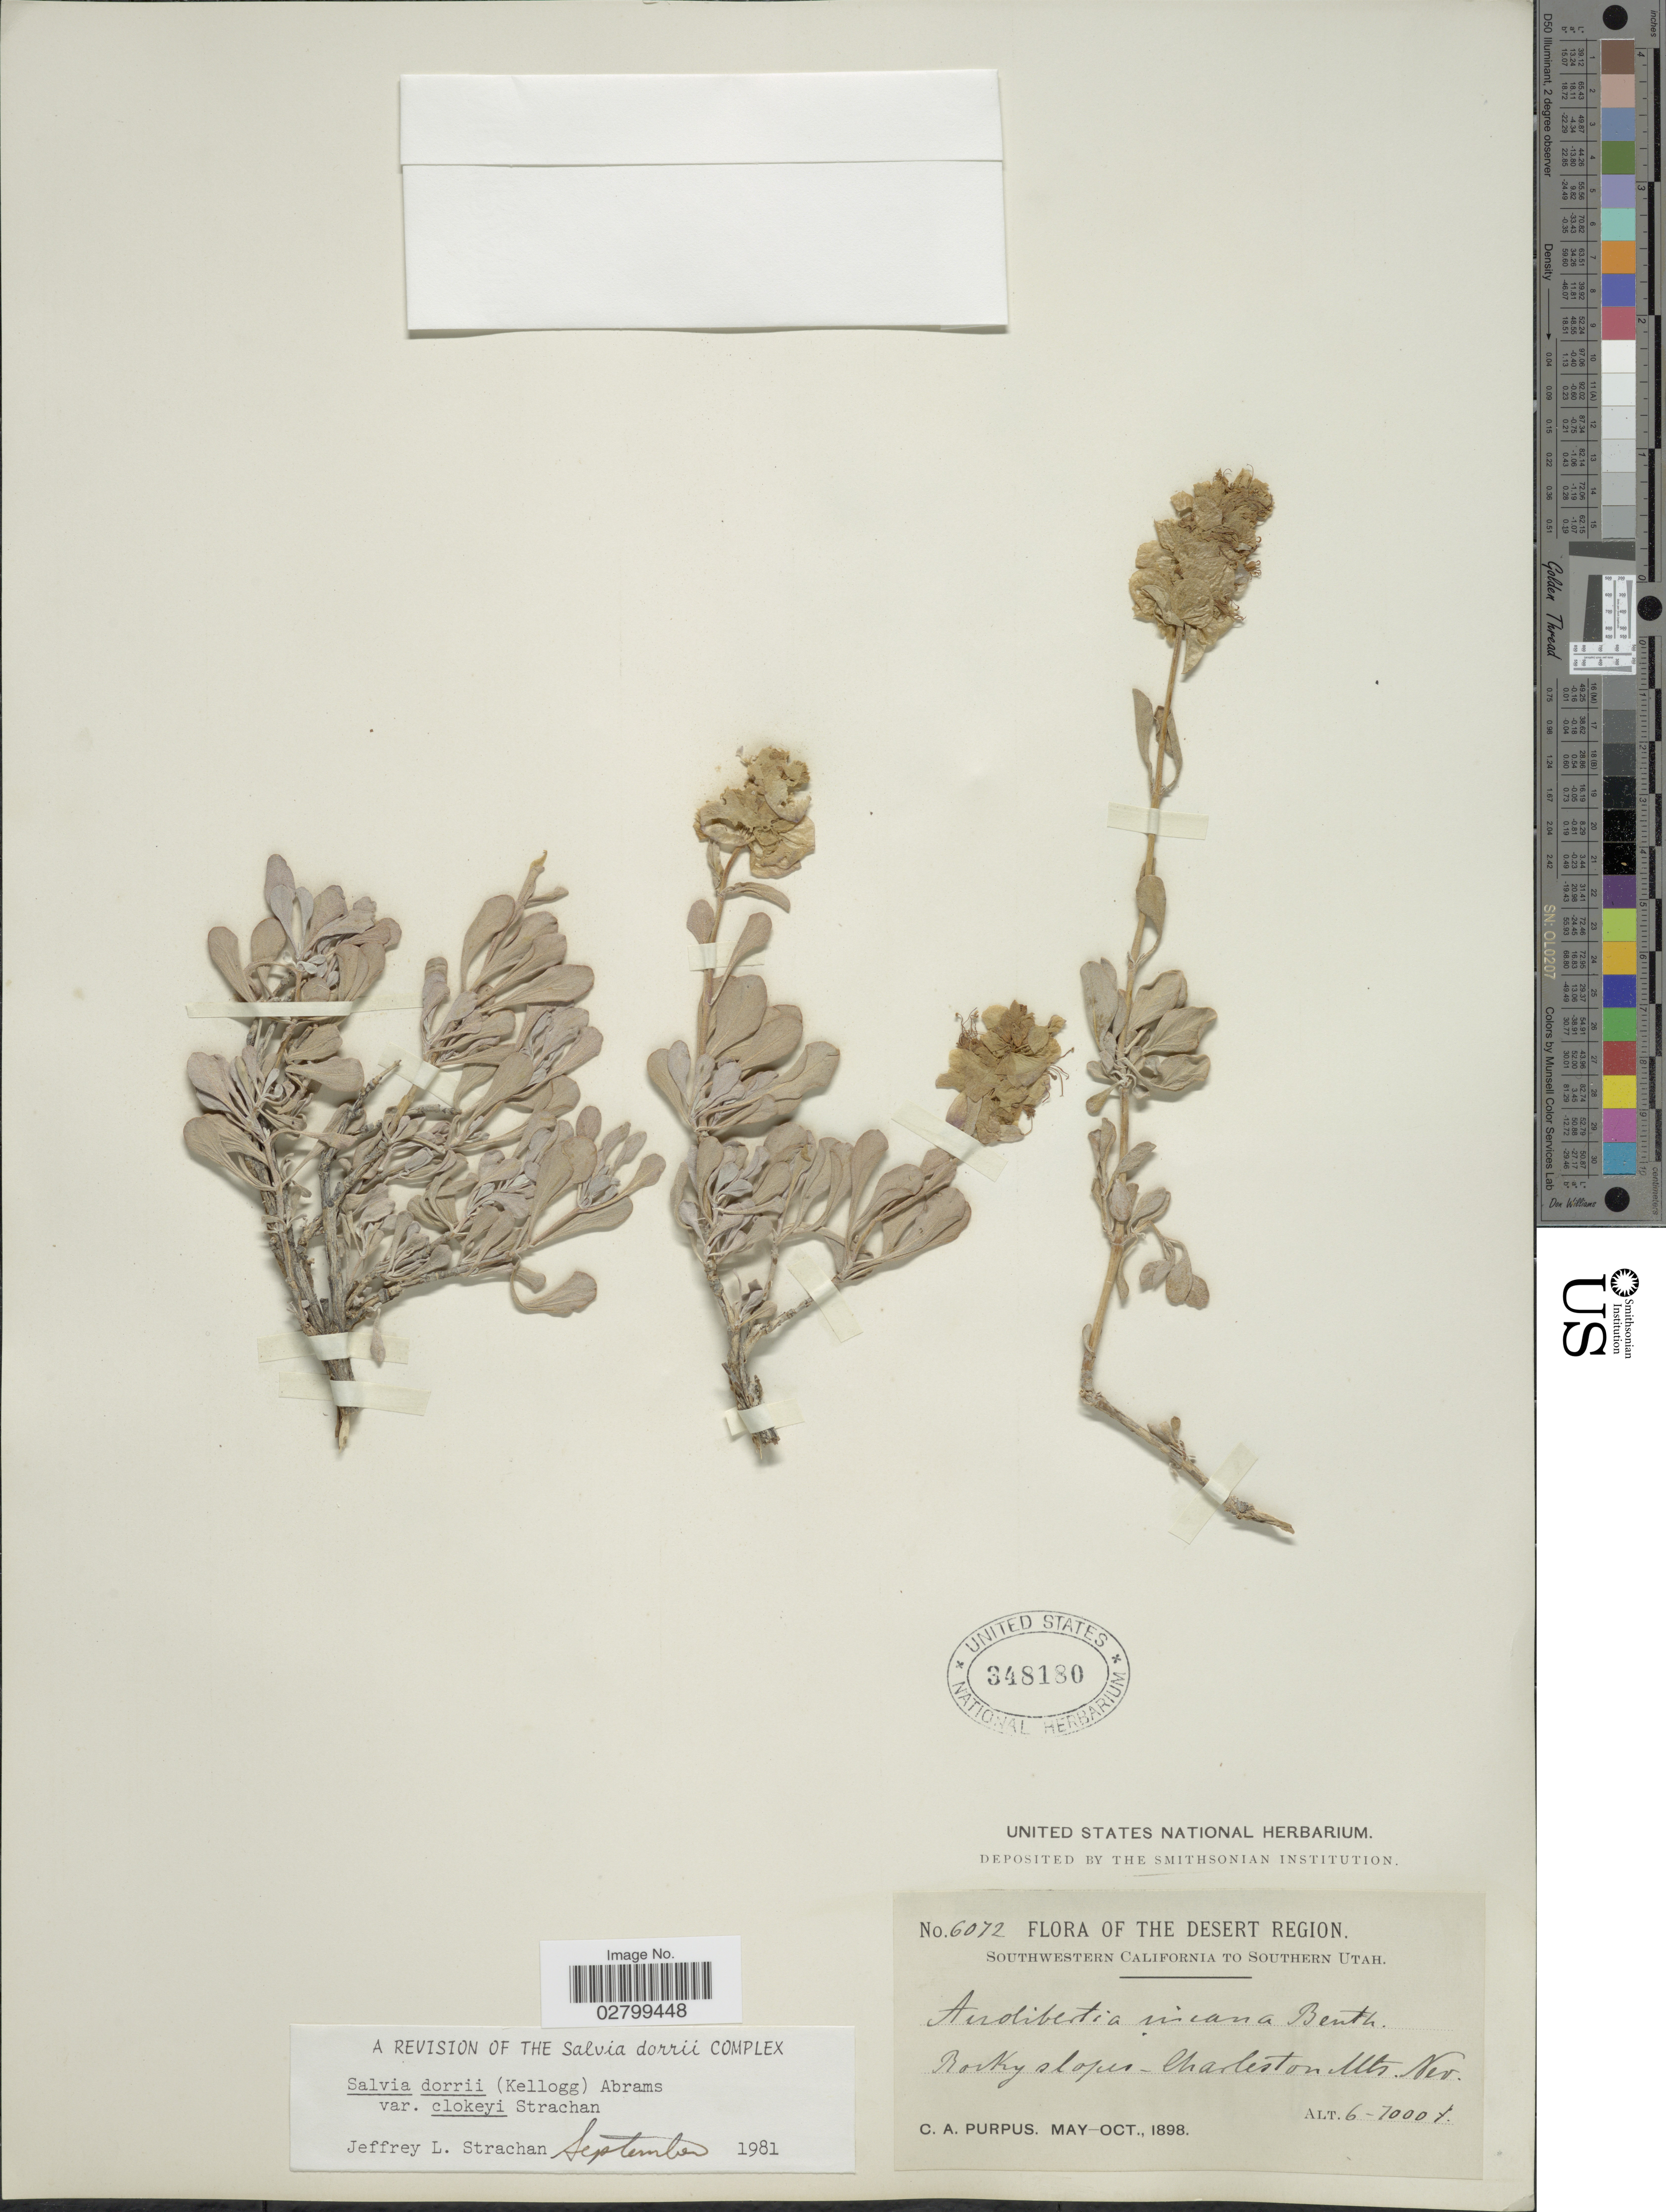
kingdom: Plantae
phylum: Tracheophyta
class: Magnoliopsida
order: Lamiales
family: Lamiaceae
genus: Salvia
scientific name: Salvia dorrii var. clokeyi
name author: Strachan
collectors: C. A. Purpus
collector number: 6072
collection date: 1898-05/1898-10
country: United States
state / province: Nevada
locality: Desert Region. Rocky slopes- Charleston Mts.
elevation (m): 1829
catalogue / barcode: US 348180